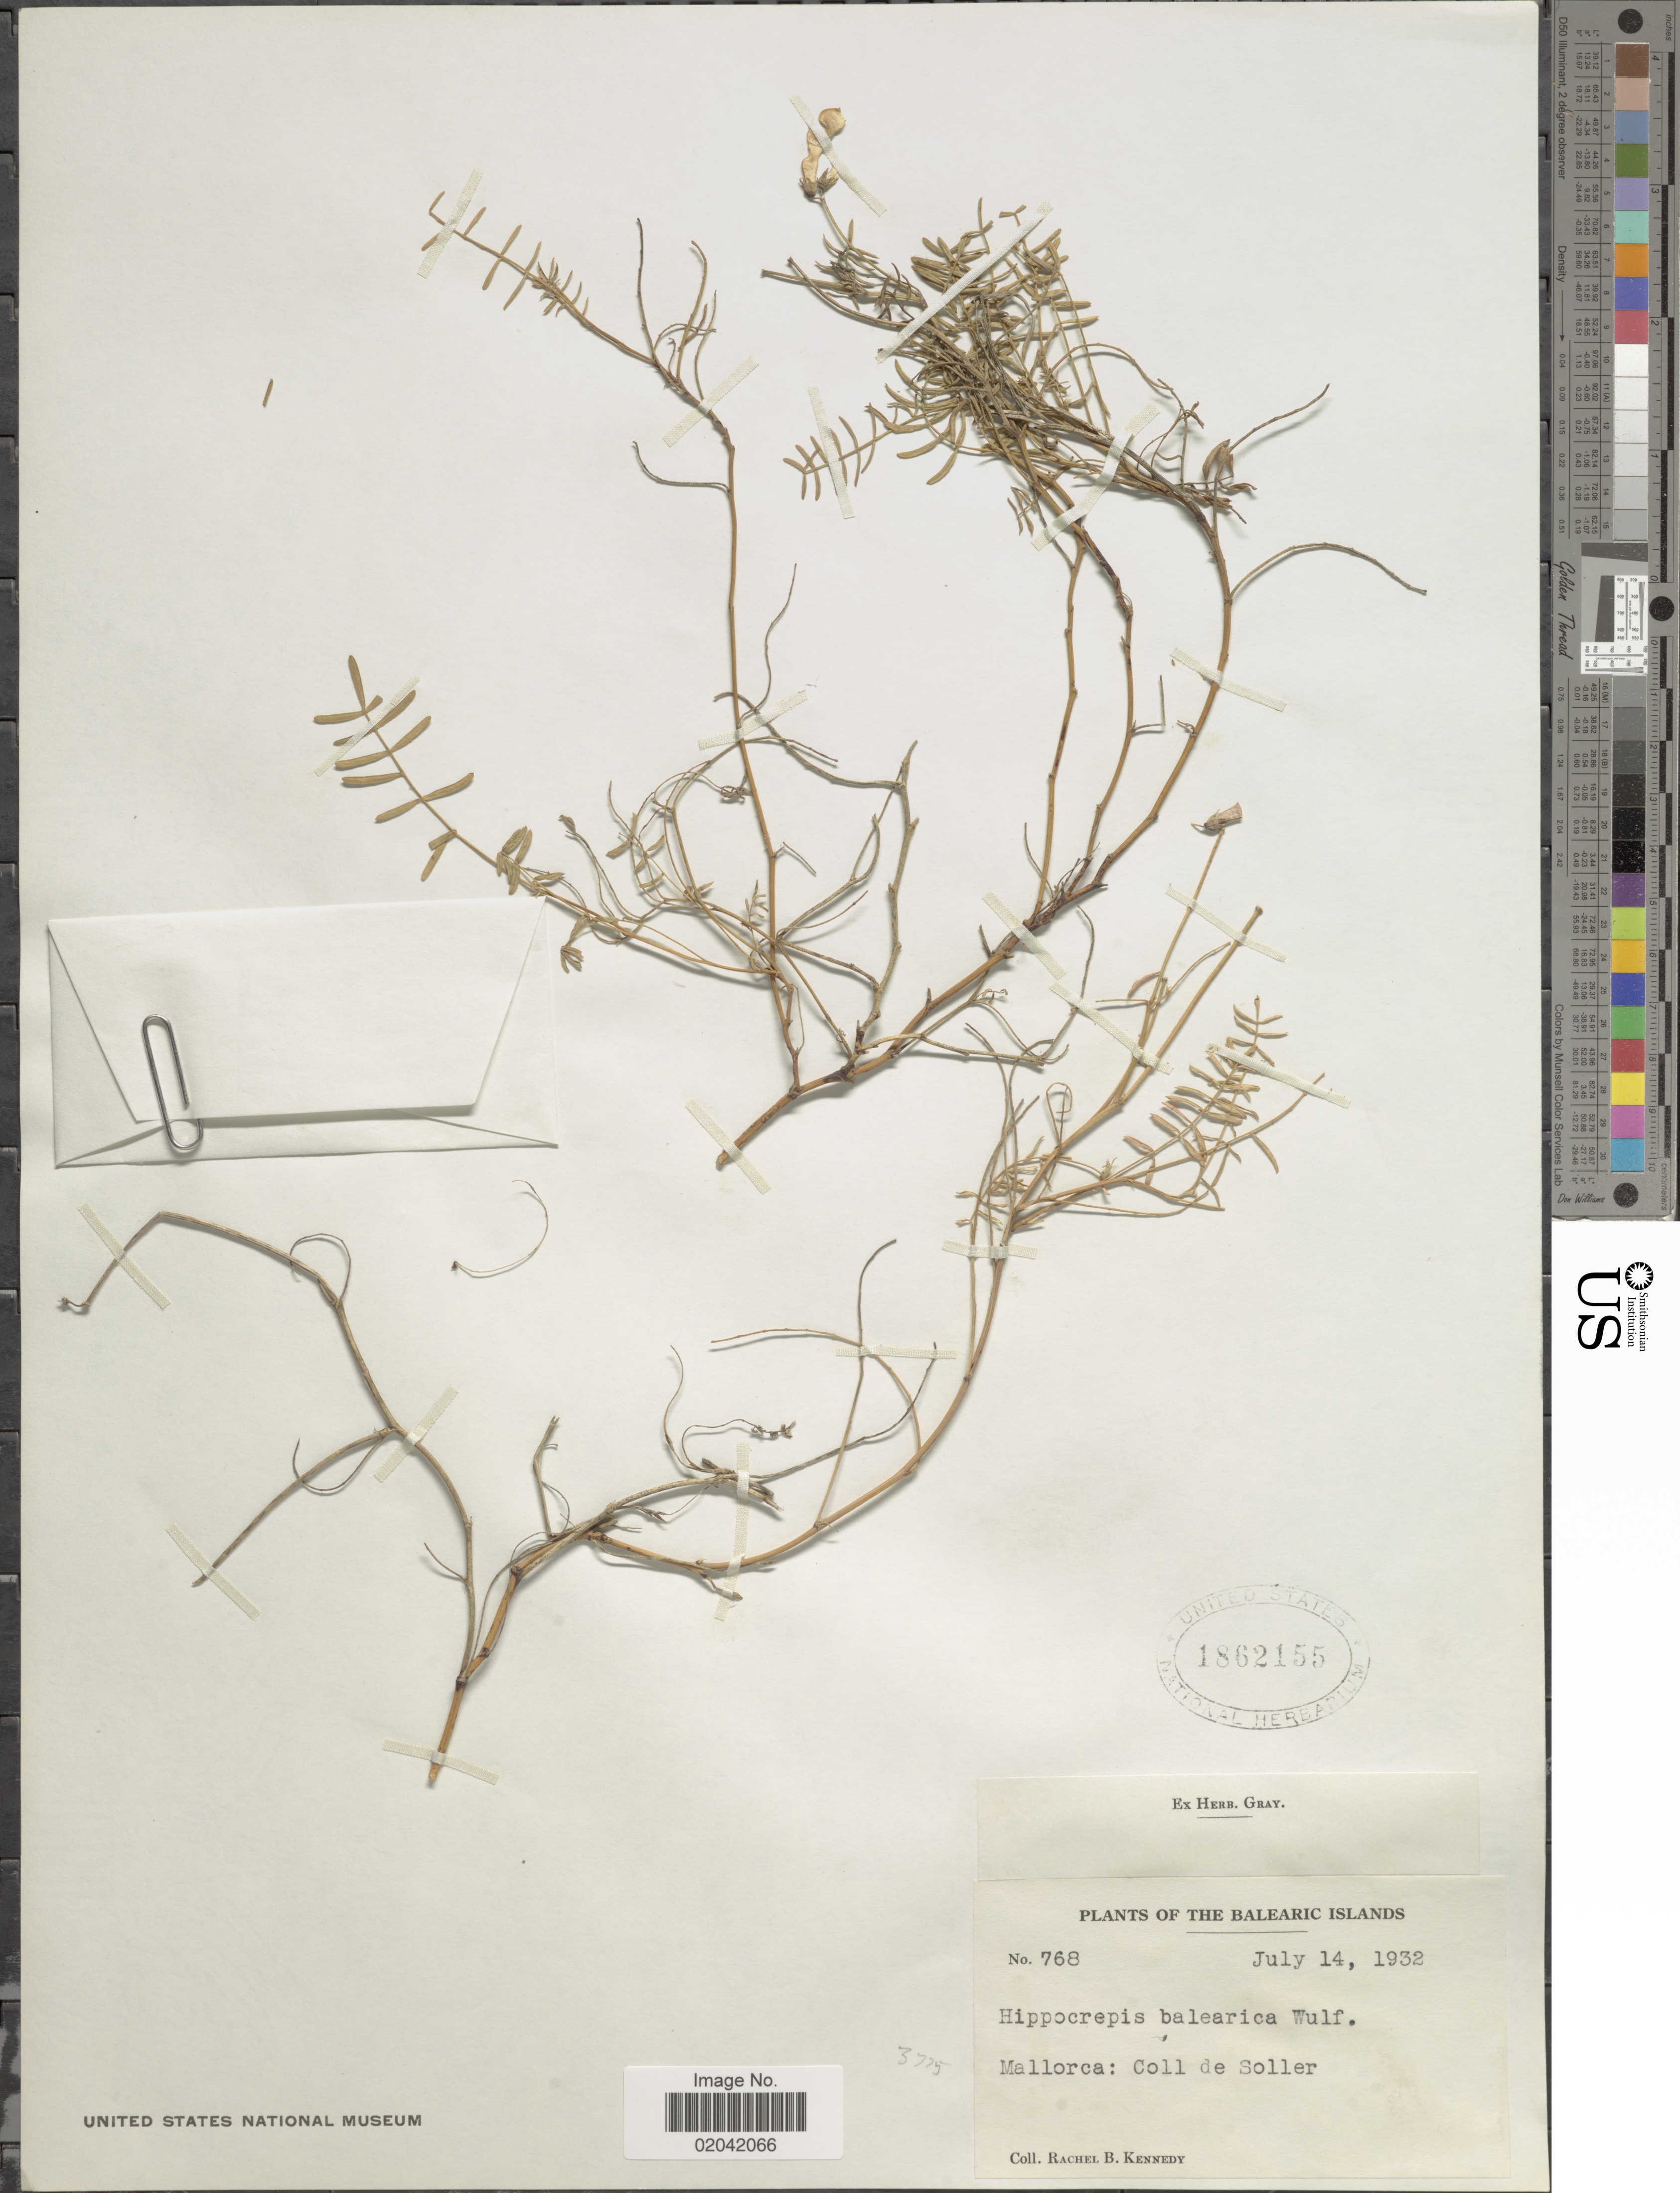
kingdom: Plantae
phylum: Tracheophyta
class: Magnoliopsida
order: Fabales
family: Fabaceae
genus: Hippocrepis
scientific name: Hippocrepis balearica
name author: Jacq.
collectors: Kennedy, R.B.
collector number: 768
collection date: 1932-07-14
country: Spain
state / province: Islas Baleares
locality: The Balearic Islands, Mallorca: Coll de Soller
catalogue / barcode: US 1862155